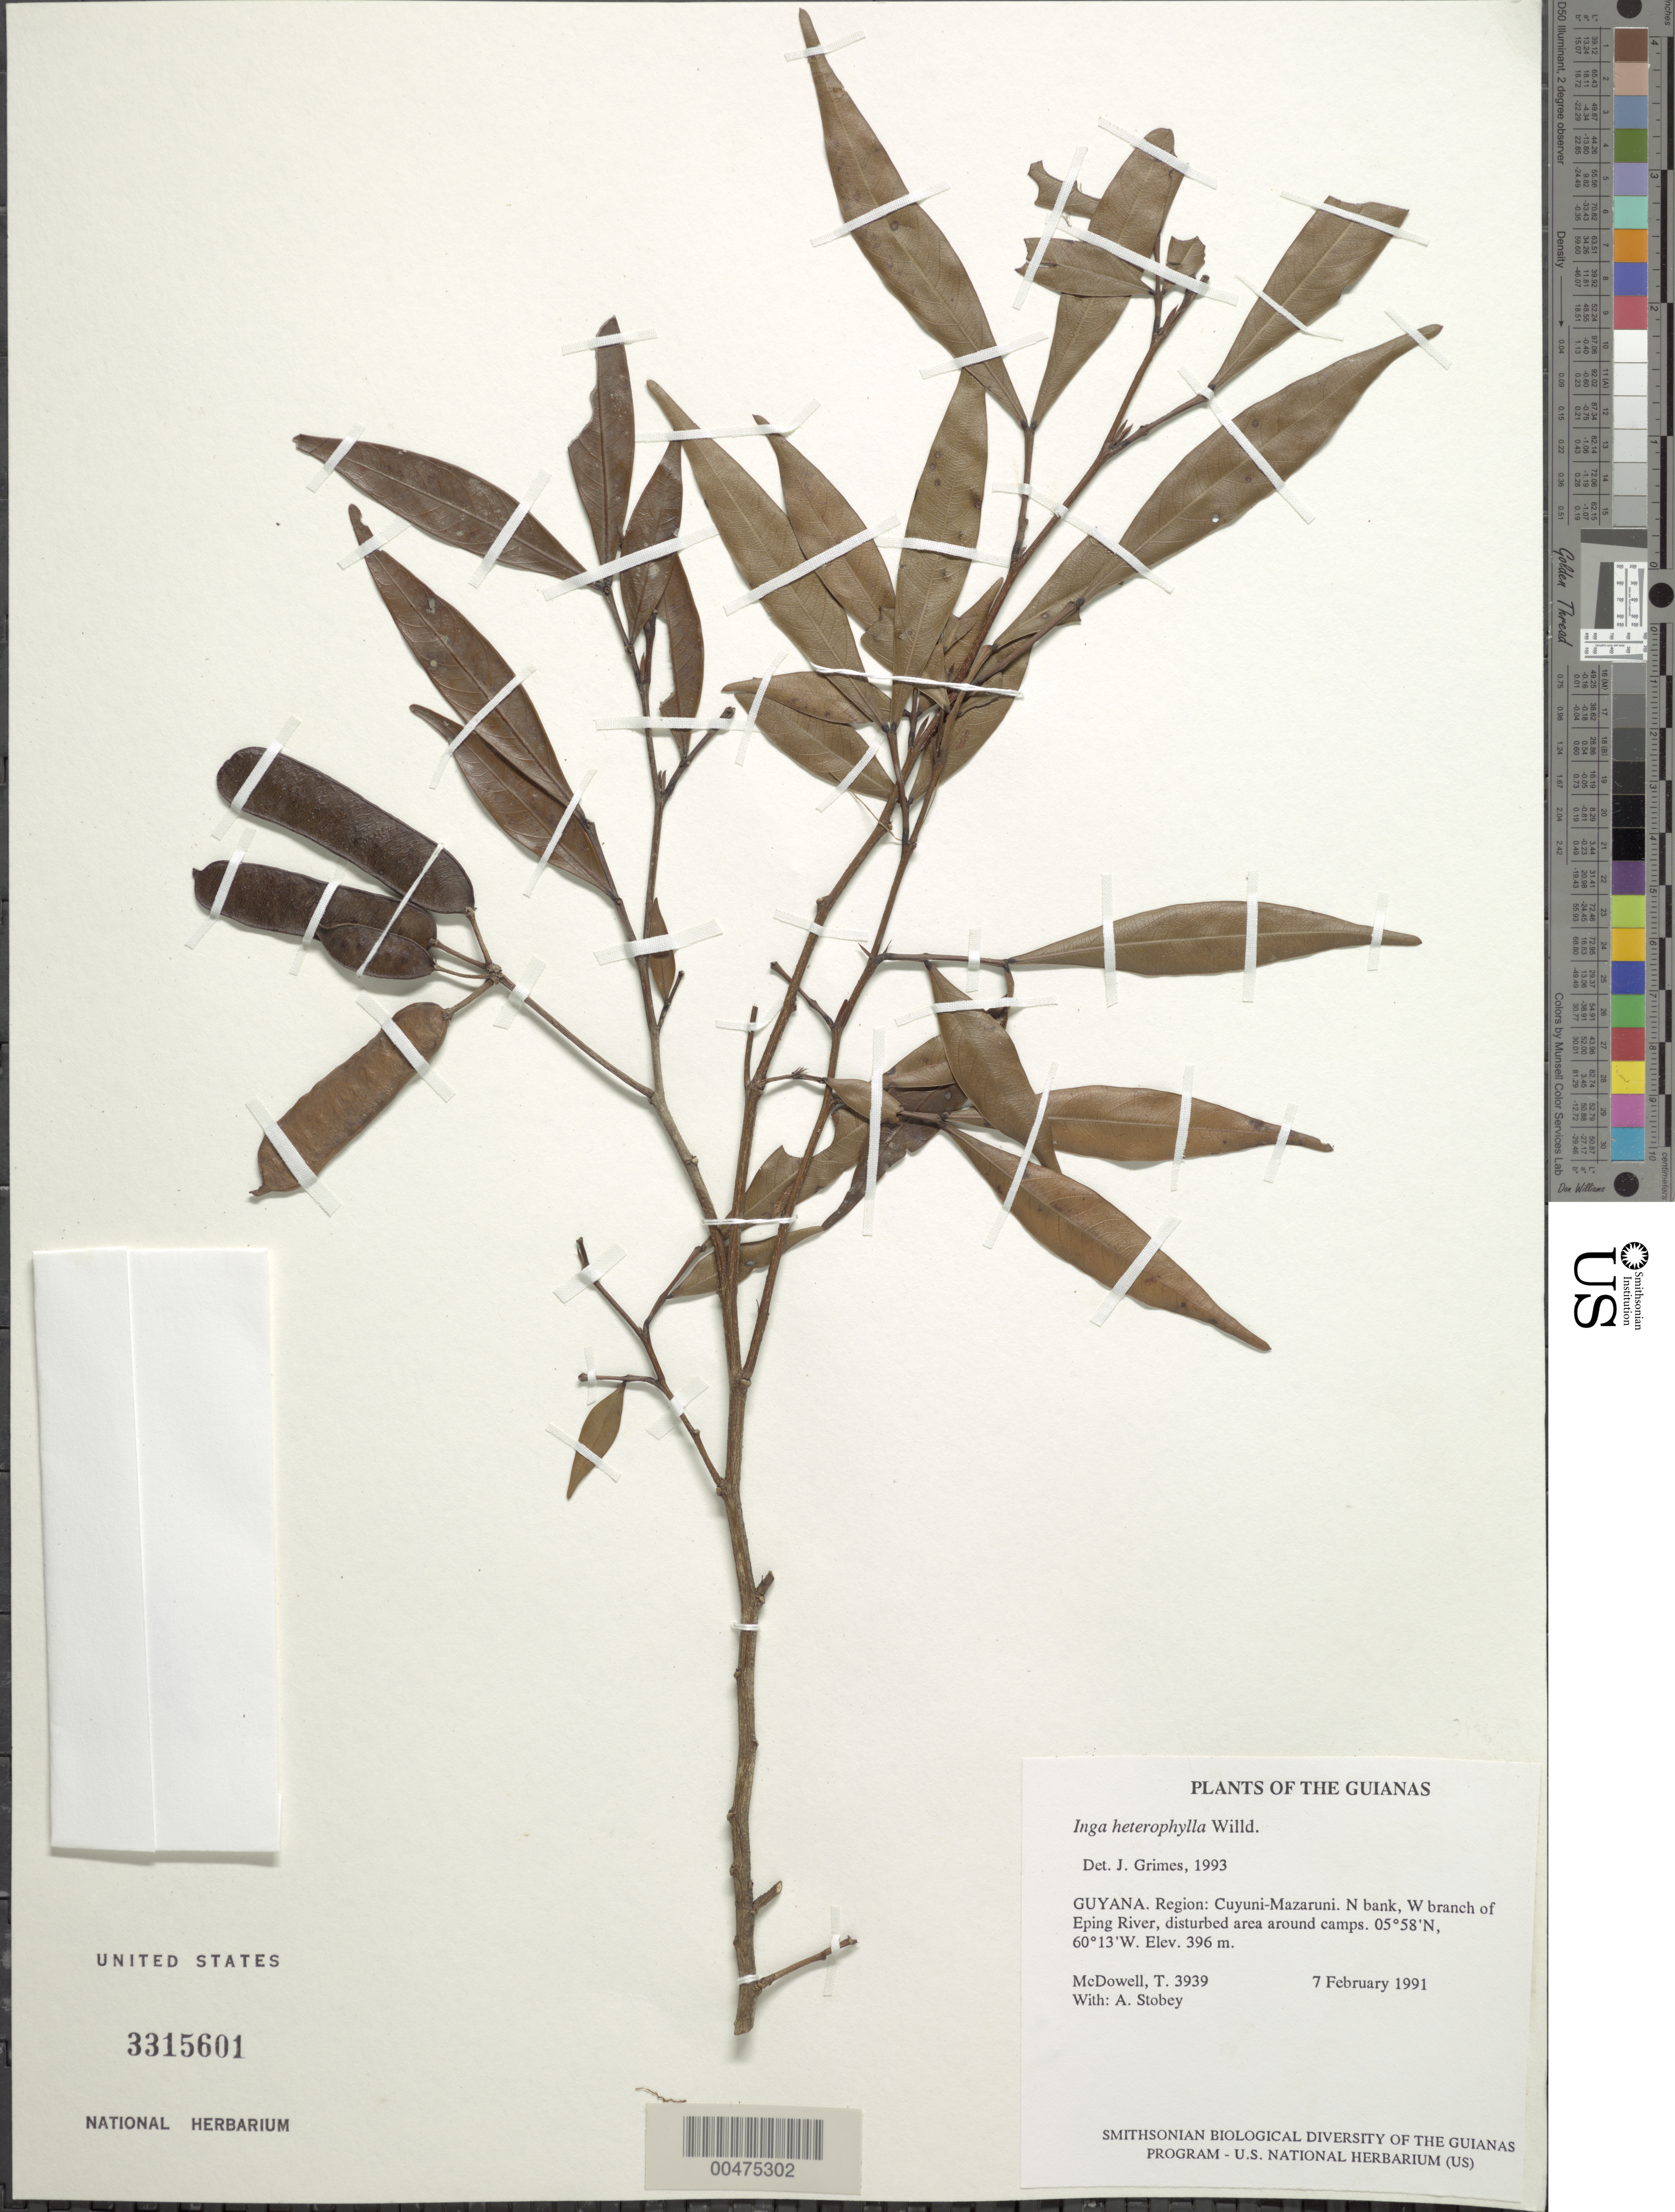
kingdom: Plantae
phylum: Tracheophyta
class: Magnoliopsida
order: Fabales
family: Fabaceae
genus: Inga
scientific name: Inga heterophylla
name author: Willd.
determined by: Grimes, J.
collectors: T. McDowell & A. Stobey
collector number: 3939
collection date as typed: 7 February 1991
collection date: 1991-02-07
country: Guyana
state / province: Cuyuni-Mazaruni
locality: N bank, W branch of Eping River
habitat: Disturbed area around camps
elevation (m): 396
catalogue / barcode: US 3315601